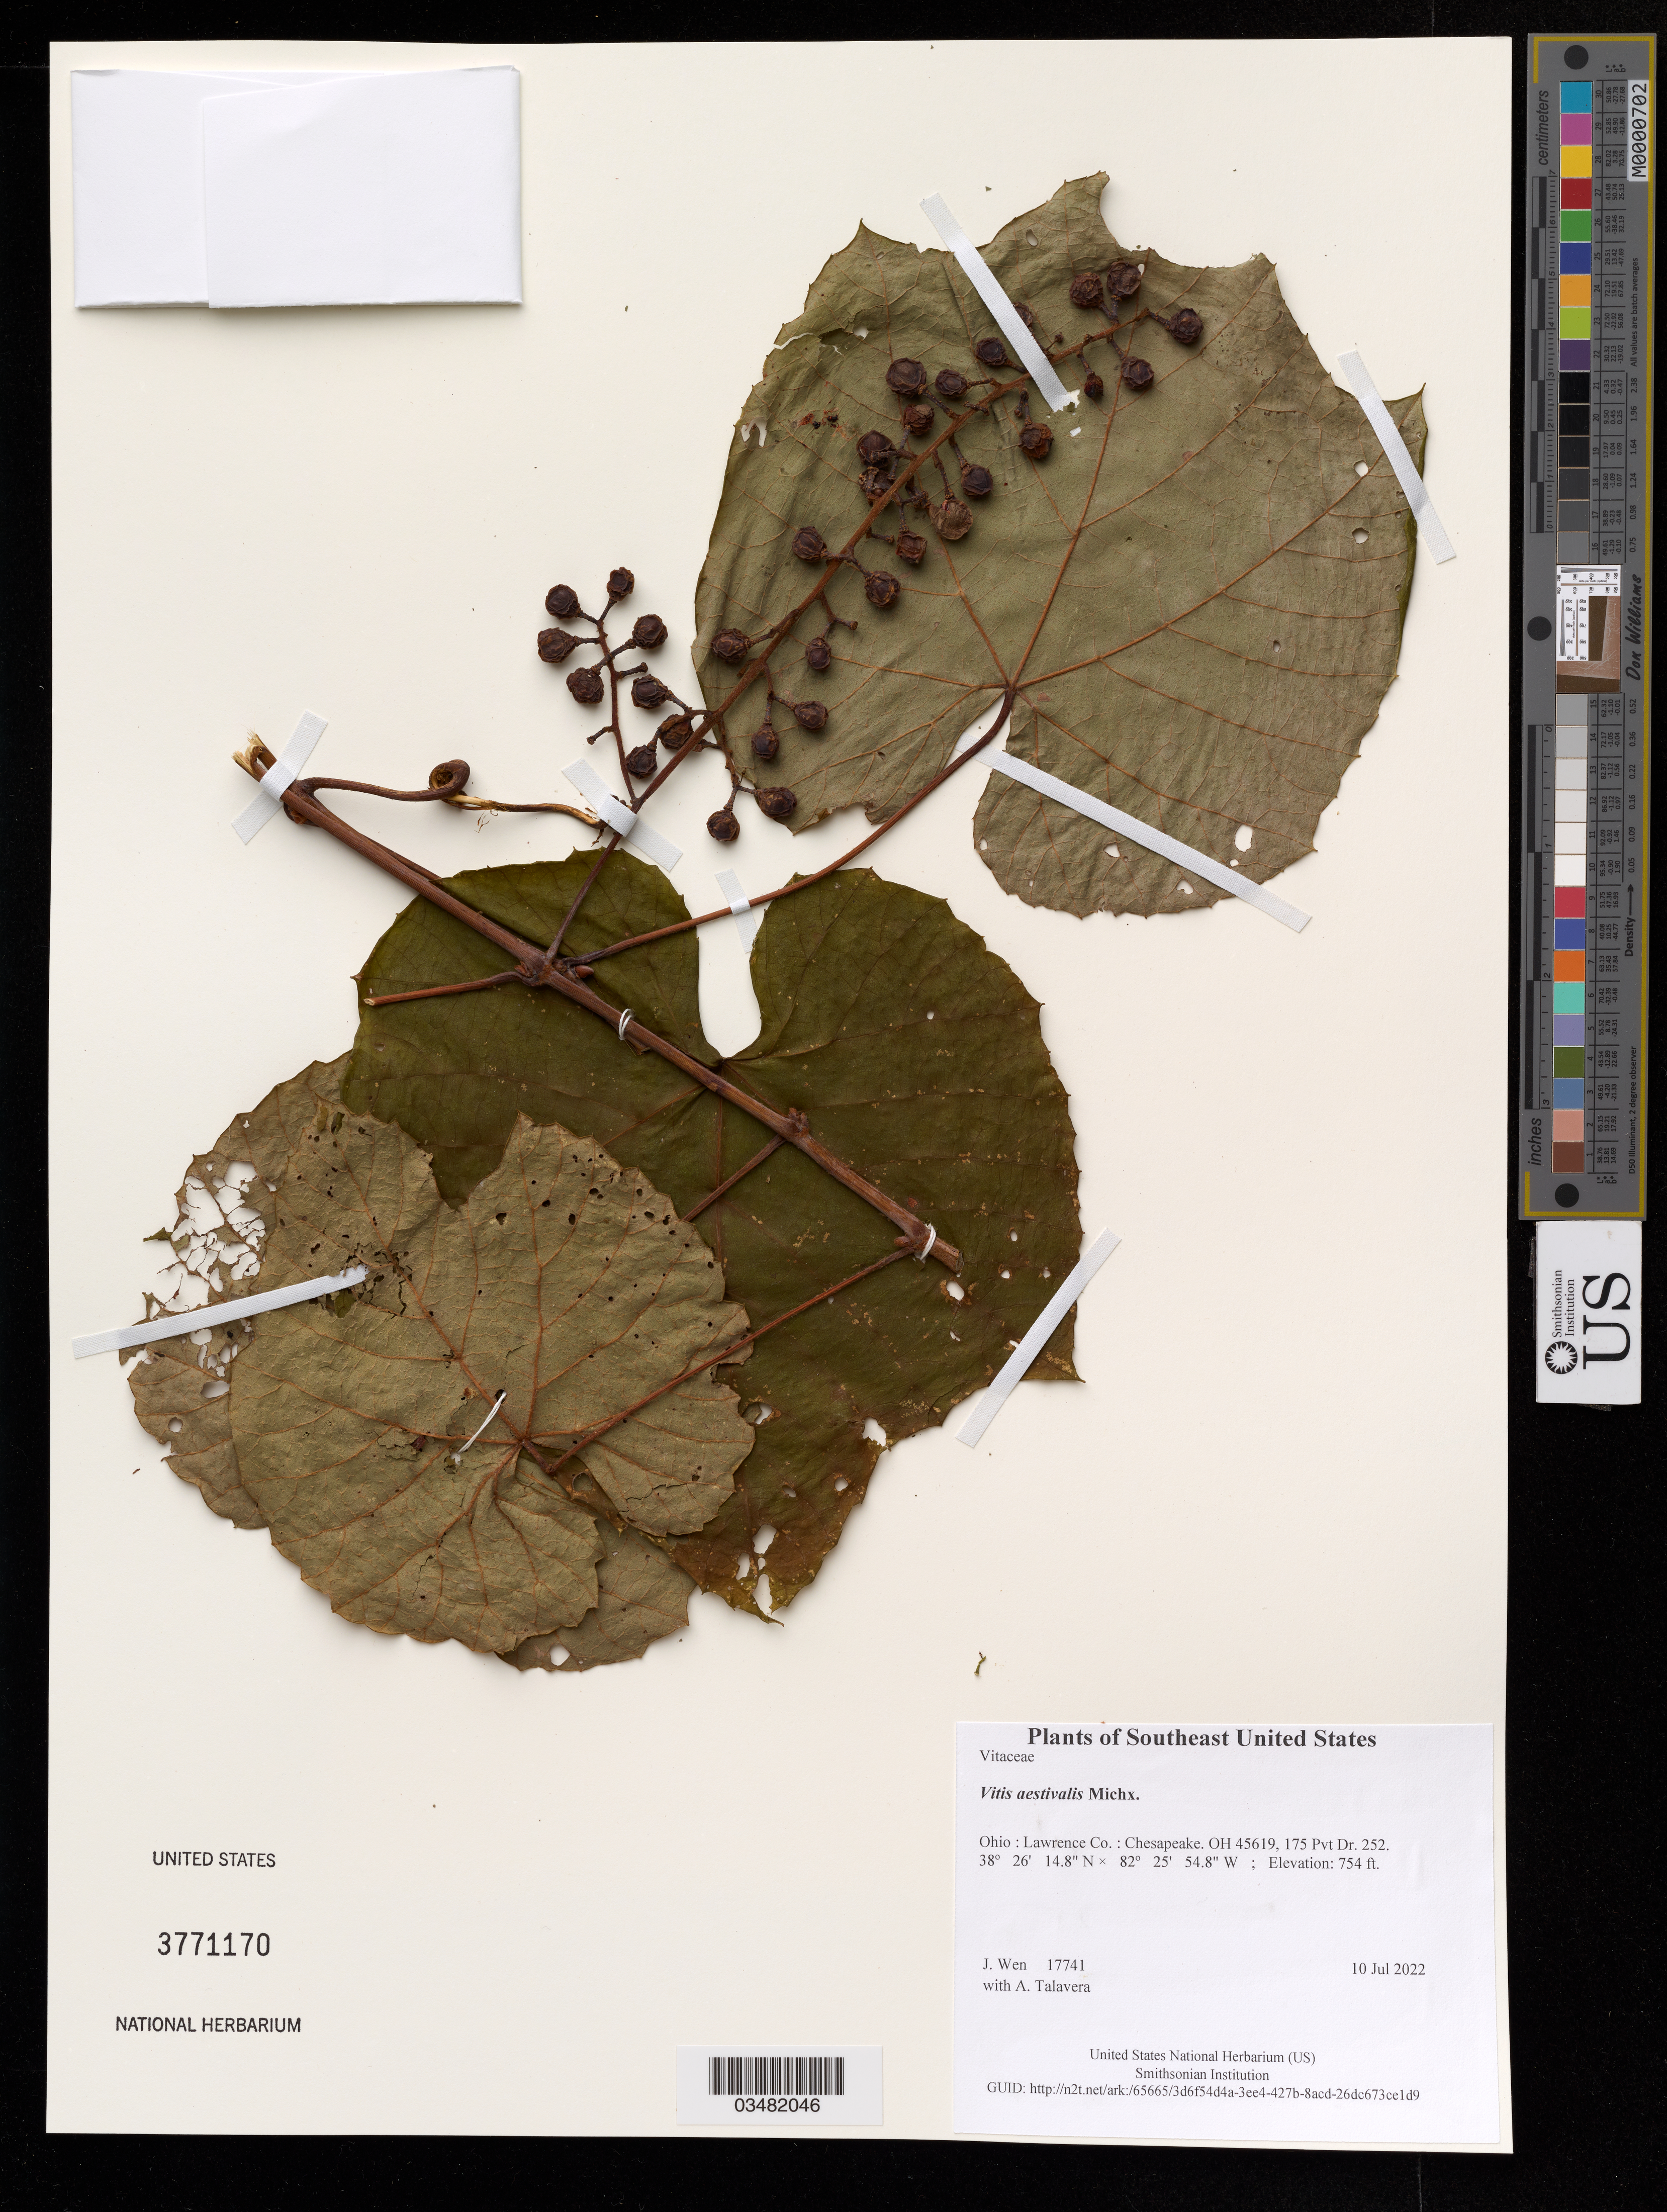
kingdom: Plantae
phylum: Tracheophyta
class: Magnoliopsida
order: Vitales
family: Vitaceae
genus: Vitis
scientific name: Vitis aestivalis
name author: Michx.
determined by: Wen, Jun, (BOT), Smithsonian Institution - National Museum of Natural History (UNITED STATES)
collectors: J. Wen & A. Talavera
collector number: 17741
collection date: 2022-07-10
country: United States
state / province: Ohio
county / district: Lawrence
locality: Chesapeake. OH 45619, 175 Pvt Dr. 252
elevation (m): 230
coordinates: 38 26.246 N, 82 25.913 W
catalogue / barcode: US 3771170